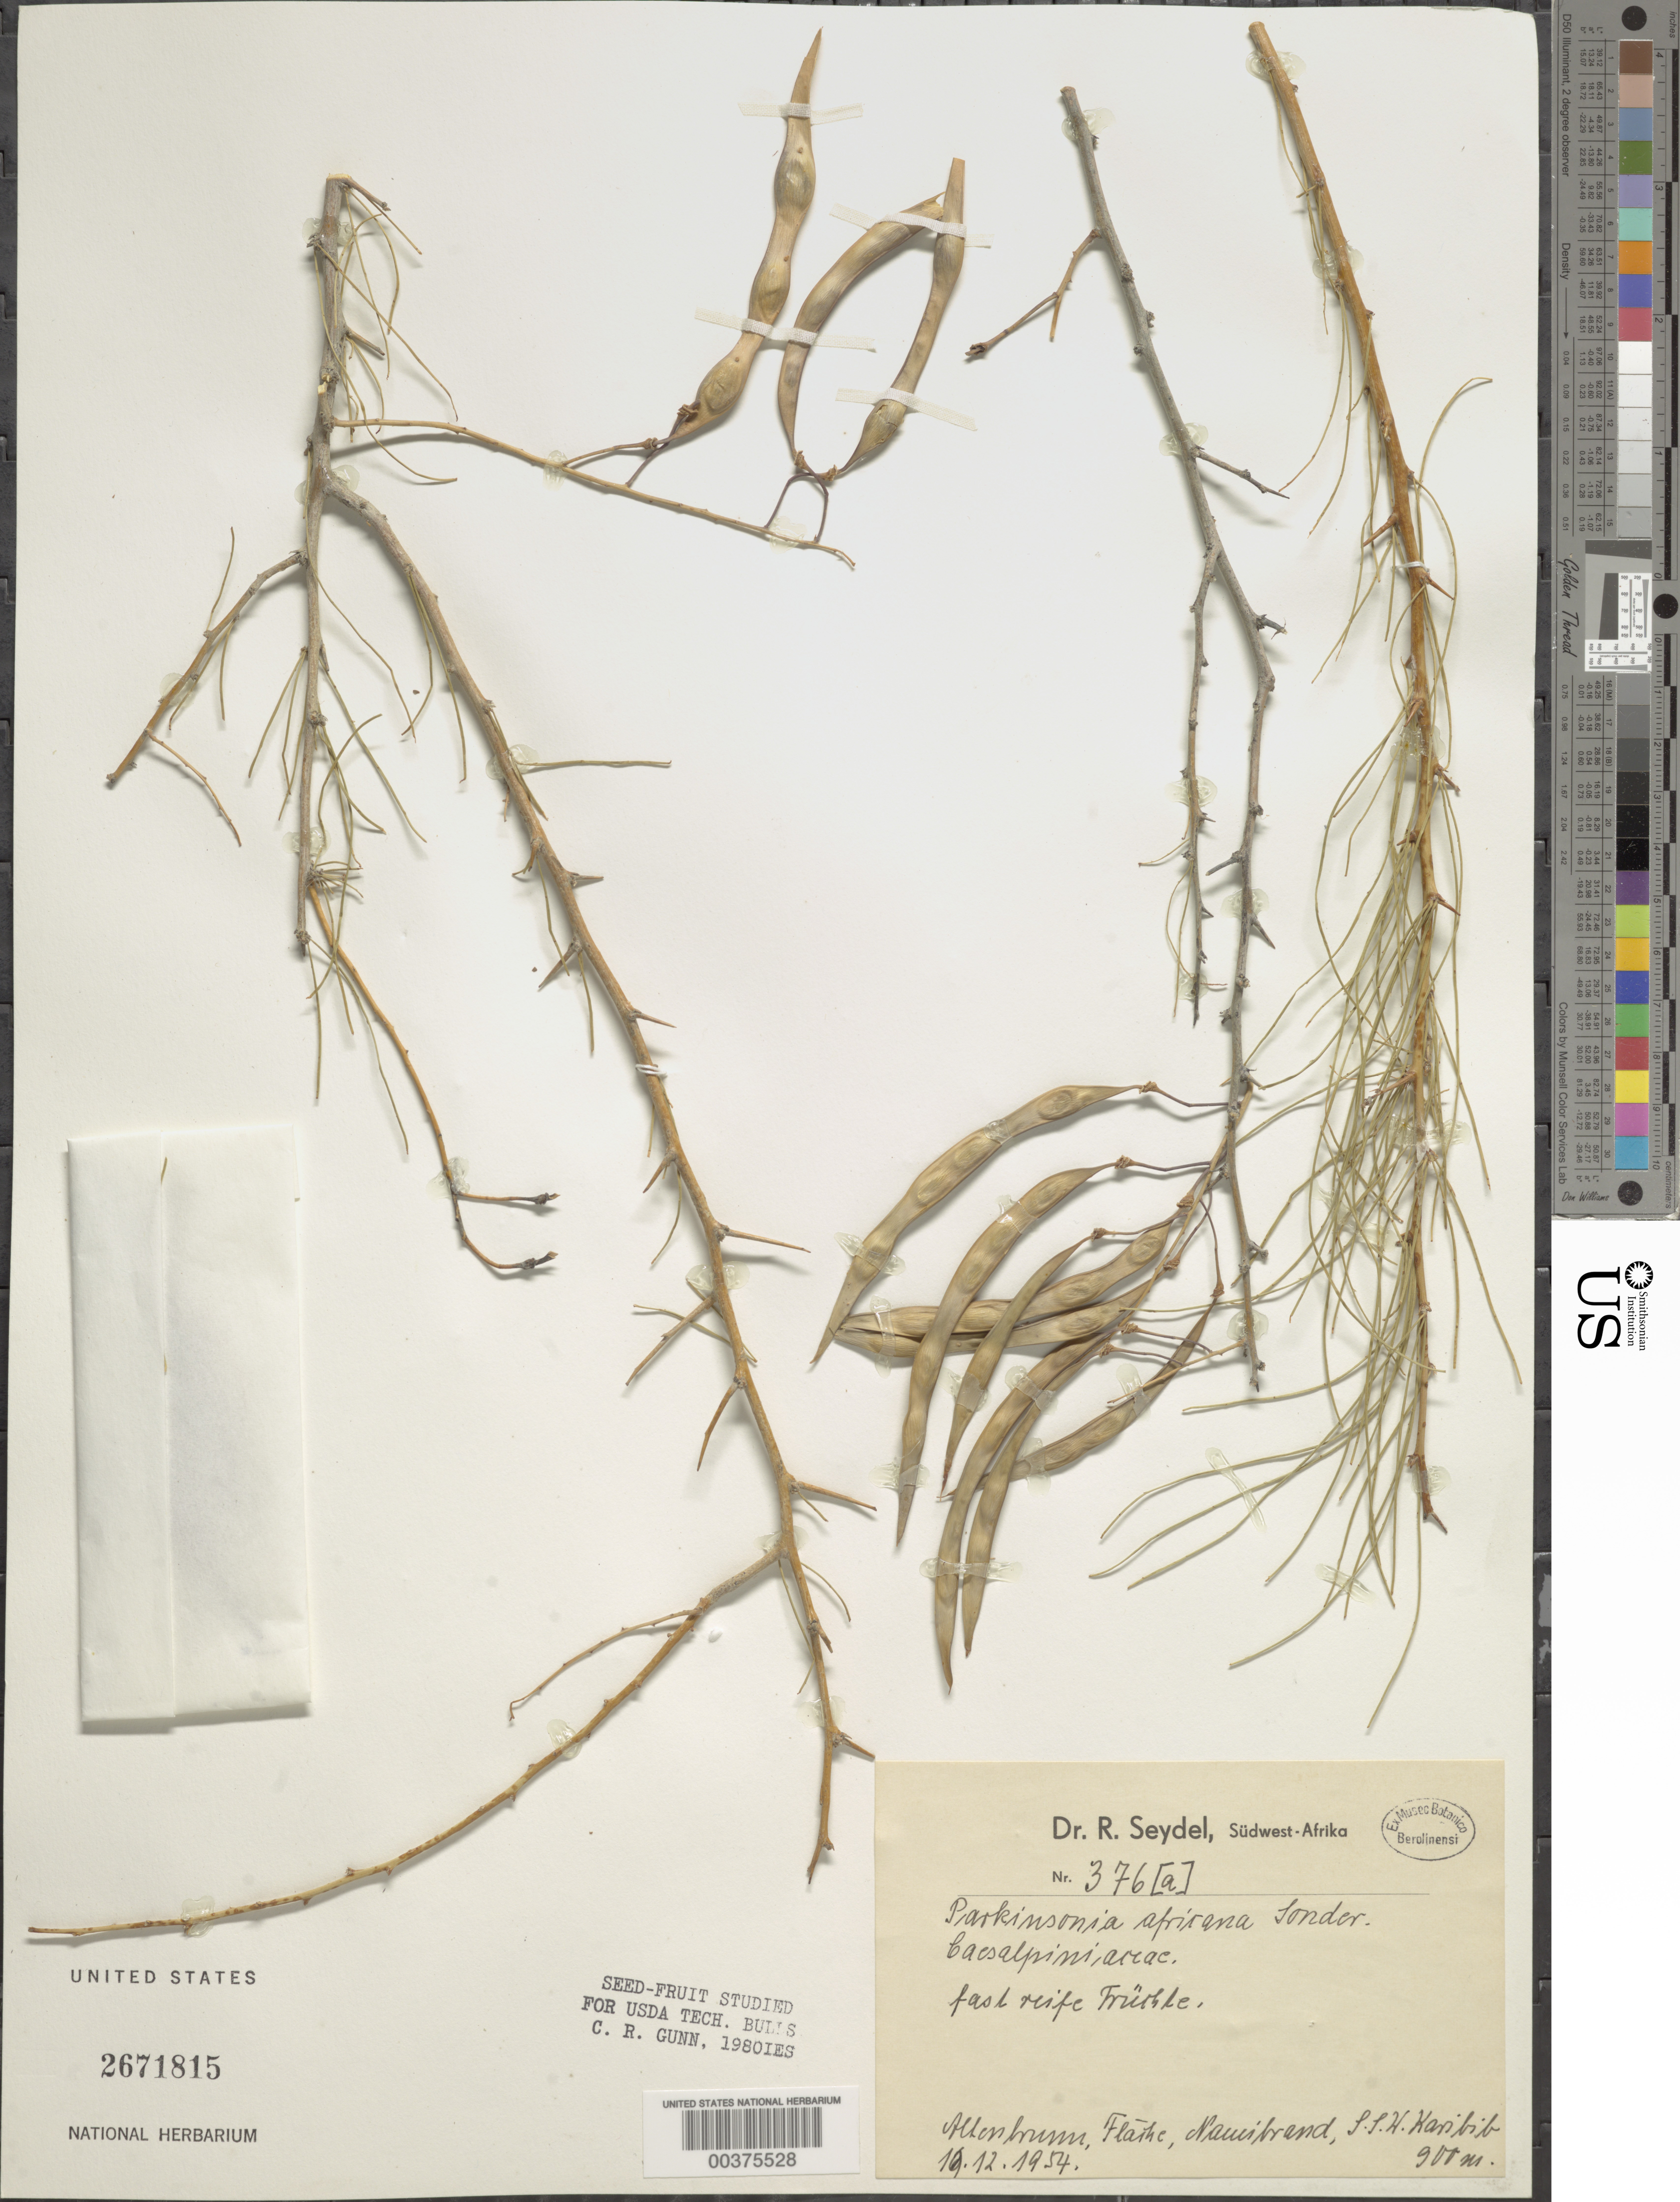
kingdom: Plantae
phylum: Tracheophyta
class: Magnoliopsida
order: Fabales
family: Fabaceae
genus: Parkinsonia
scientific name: Parkinsonia africana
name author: Sond.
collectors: R. Seydel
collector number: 376a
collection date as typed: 10 Dec 1954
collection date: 1954-12-10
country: Namibia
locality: Allenbrum, flaihe, namibrand, s.s.h. karibib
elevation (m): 900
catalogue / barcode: US 2671815